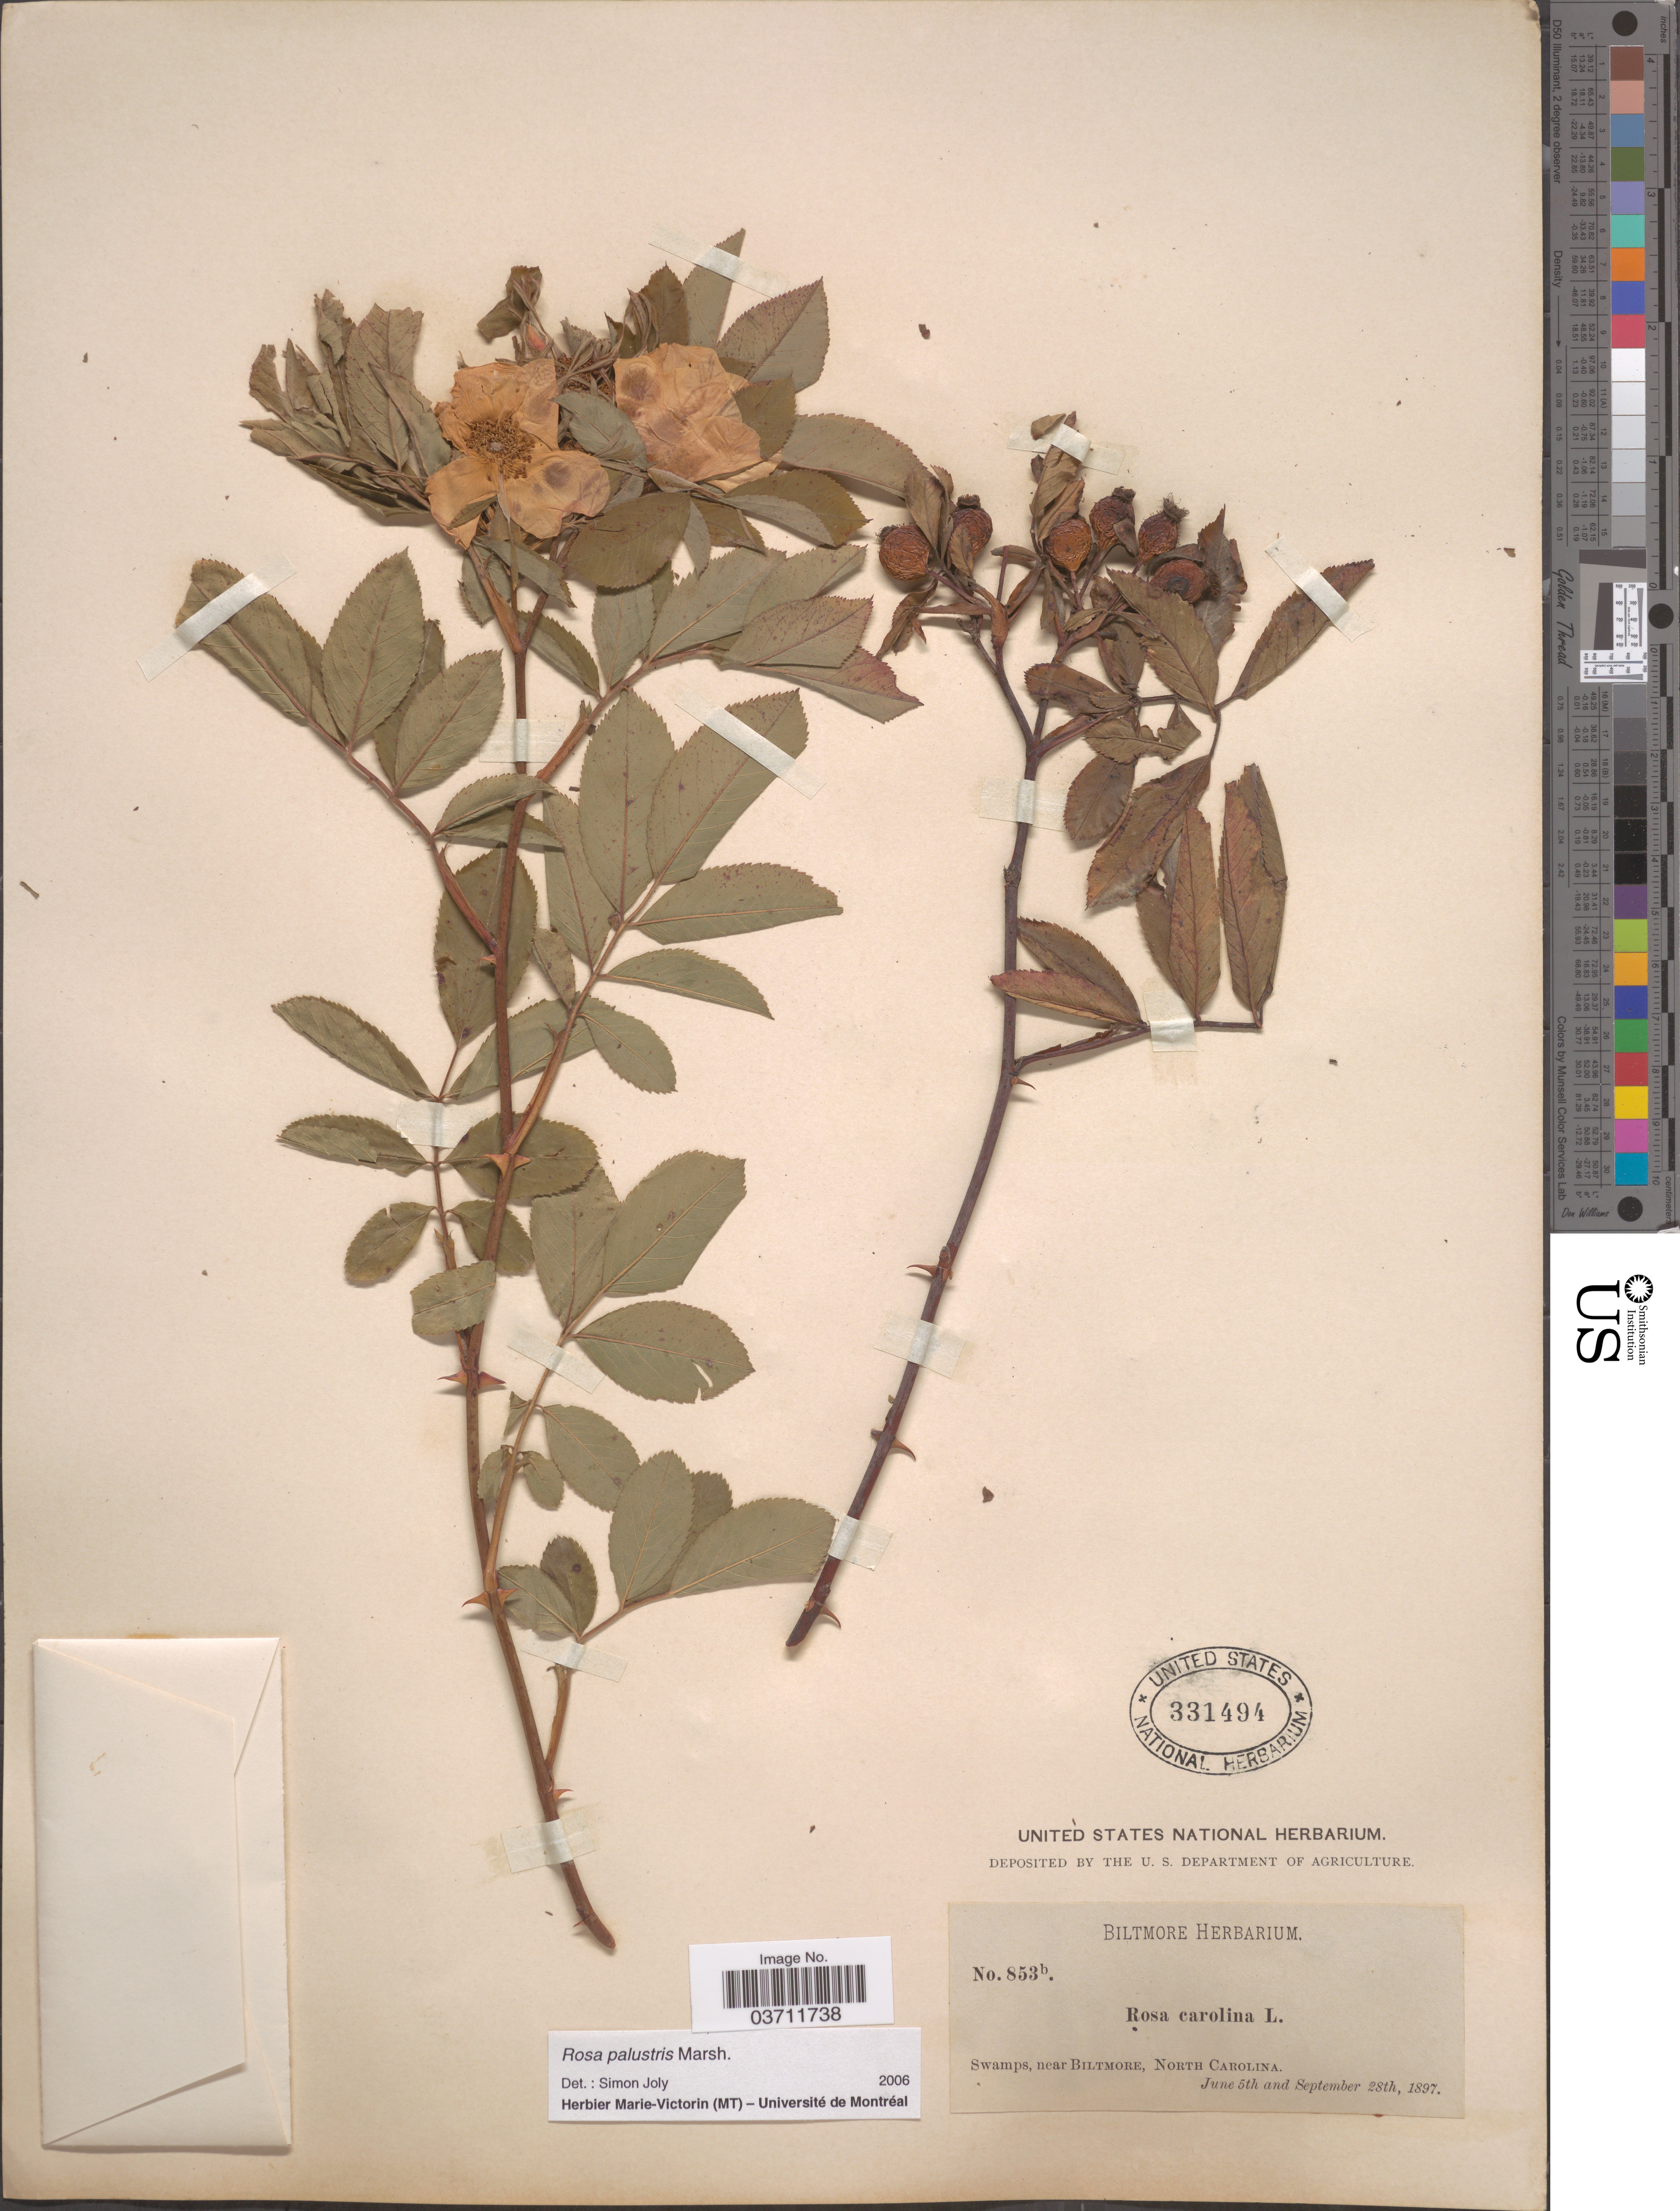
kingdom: Plantae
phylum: Tracheophyta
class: Magnoliopsida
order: Rosales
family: Rosaceae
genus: Rosa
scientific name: Rosa palustris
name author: Marshall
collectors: ex herb. Biltmore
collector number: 853b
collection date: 1897-06-05/1897-09-28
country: United States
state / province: North Carolina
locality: Near Biltmore.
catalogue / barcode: US 331494